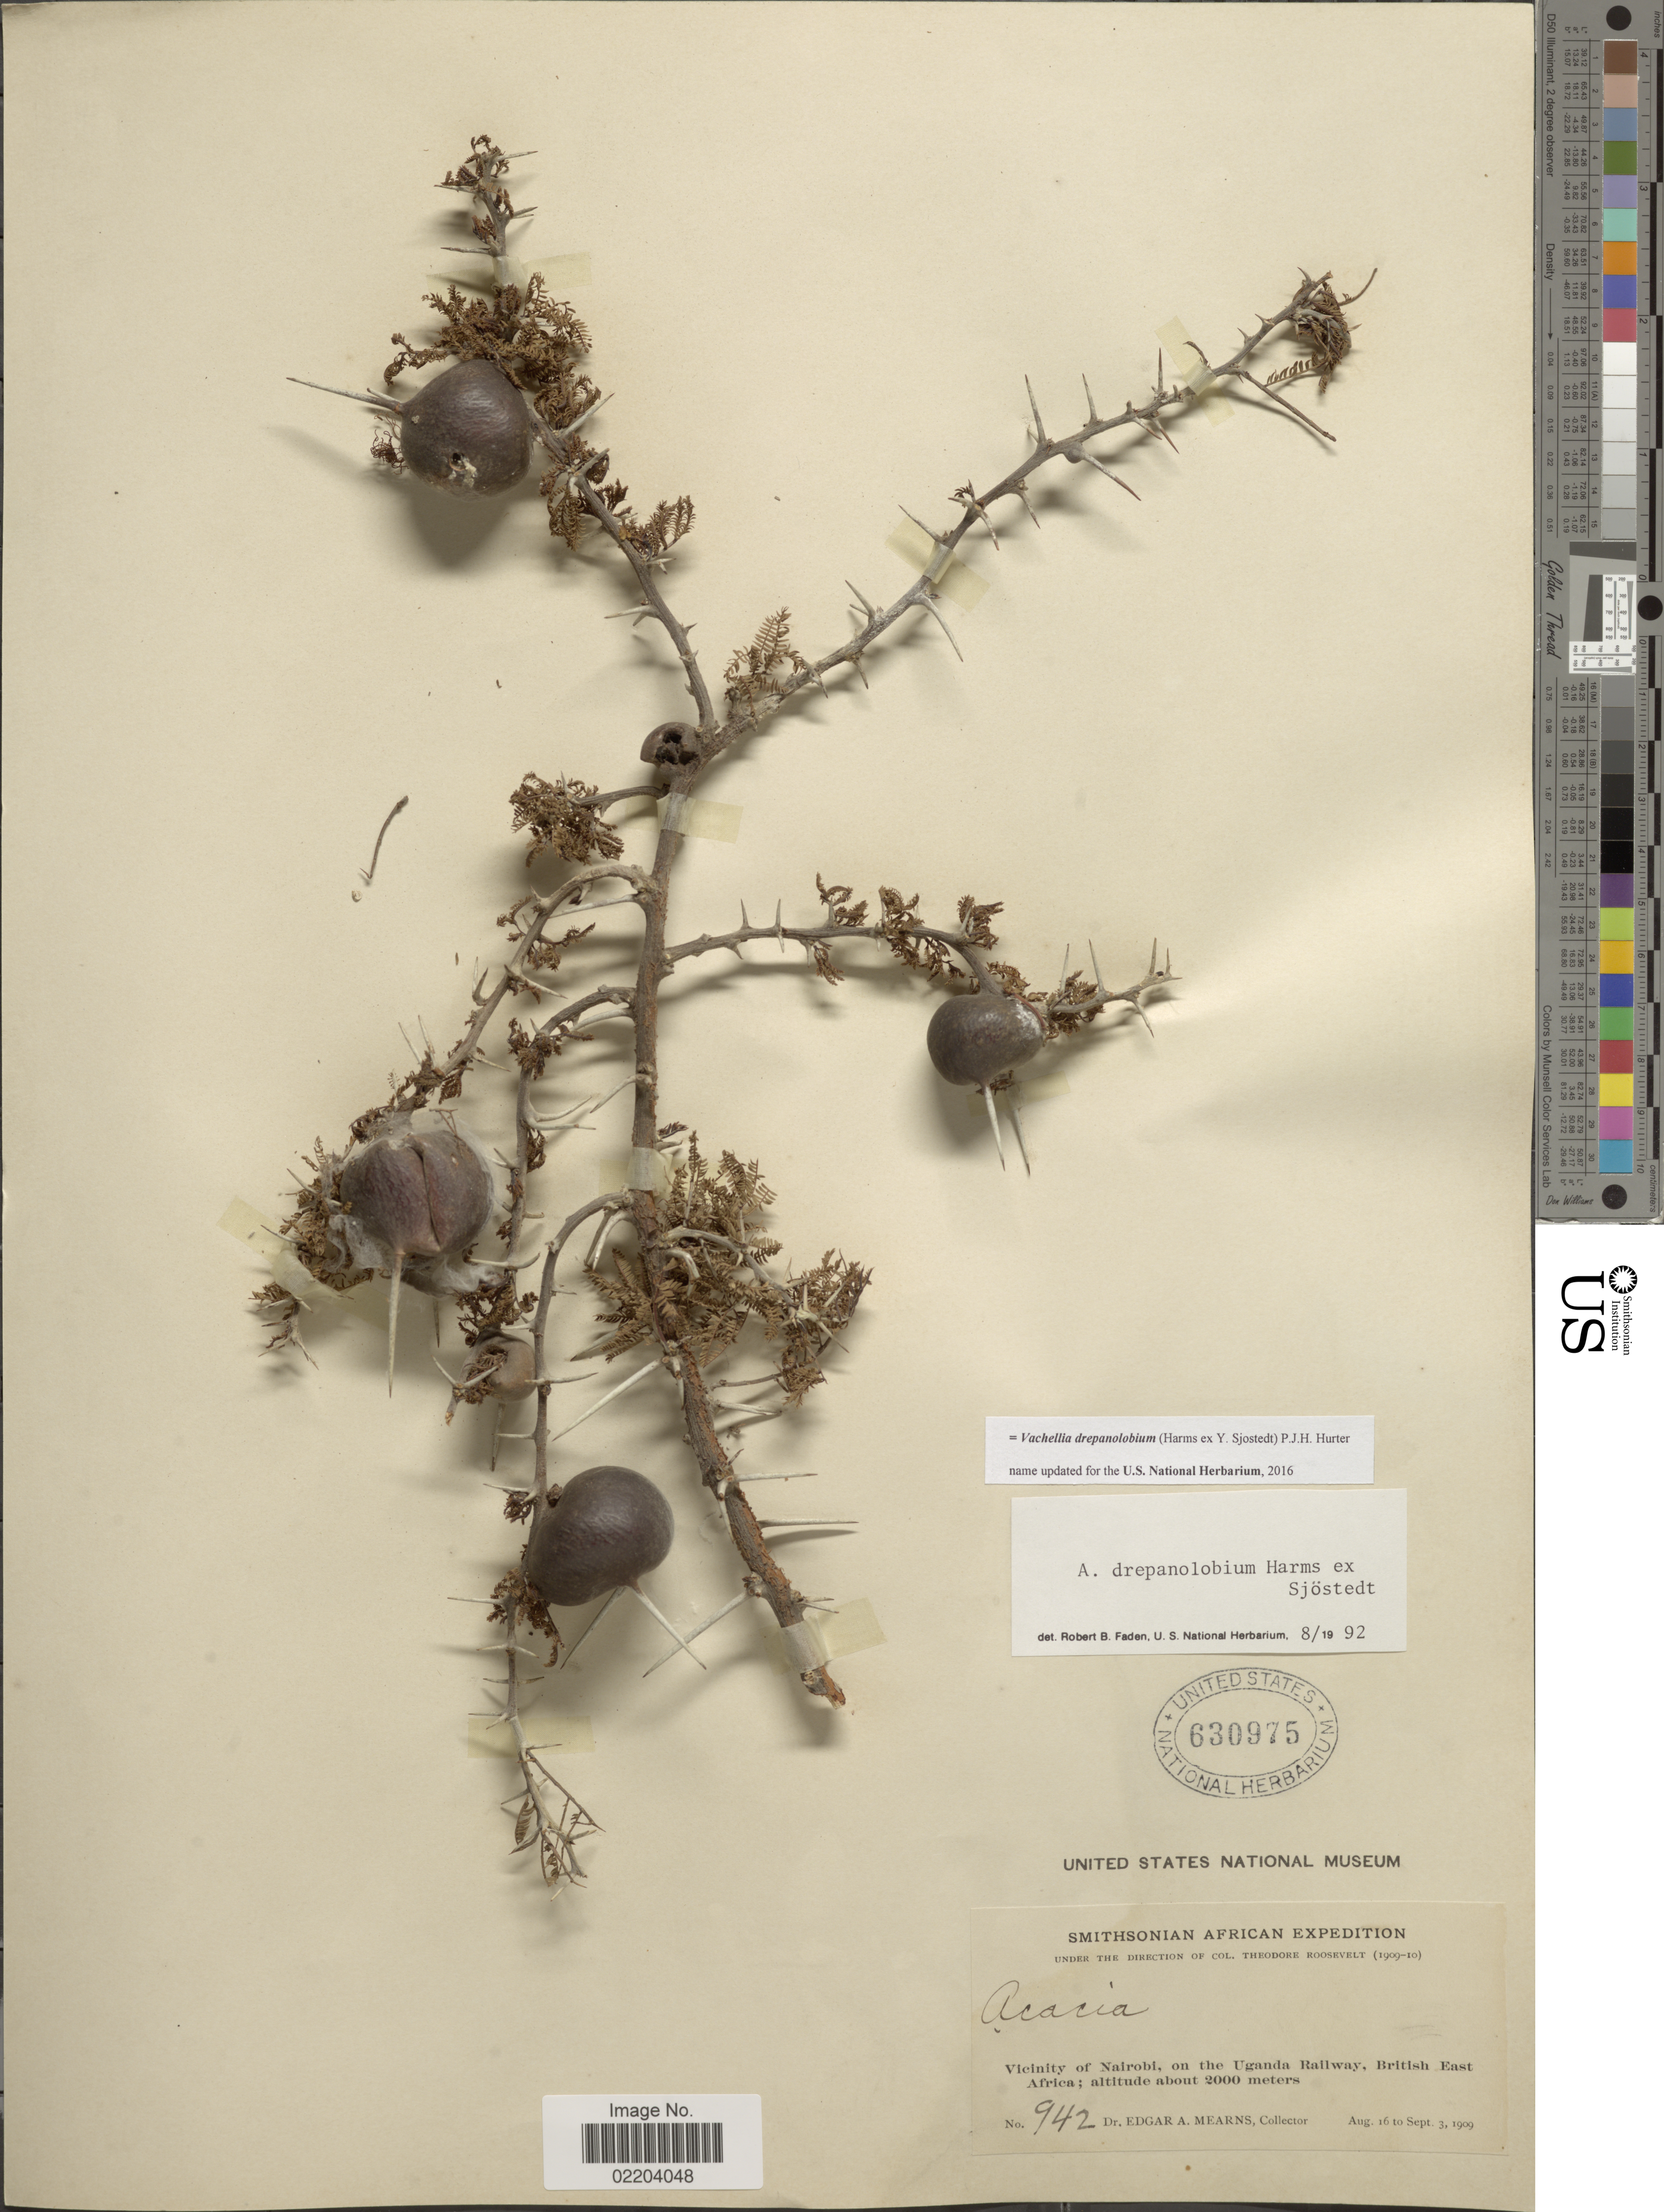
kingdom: Plantae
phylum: Tracheophyta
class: Magnoliopsida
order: Fabales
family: Fabaceae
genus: Vachellia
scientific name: Vachellia drepanolobium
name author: (Harms ex Sjöstedt) P.J.H. Hurter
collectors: E. A. Mearns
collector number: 942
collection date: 1909-08-16/1909-09-03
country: Kenya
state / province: Nairobi Area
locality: Vicinity of Nairobi, on the Uganda Railway, British East Africa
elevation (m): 2000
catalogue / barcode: US 630975